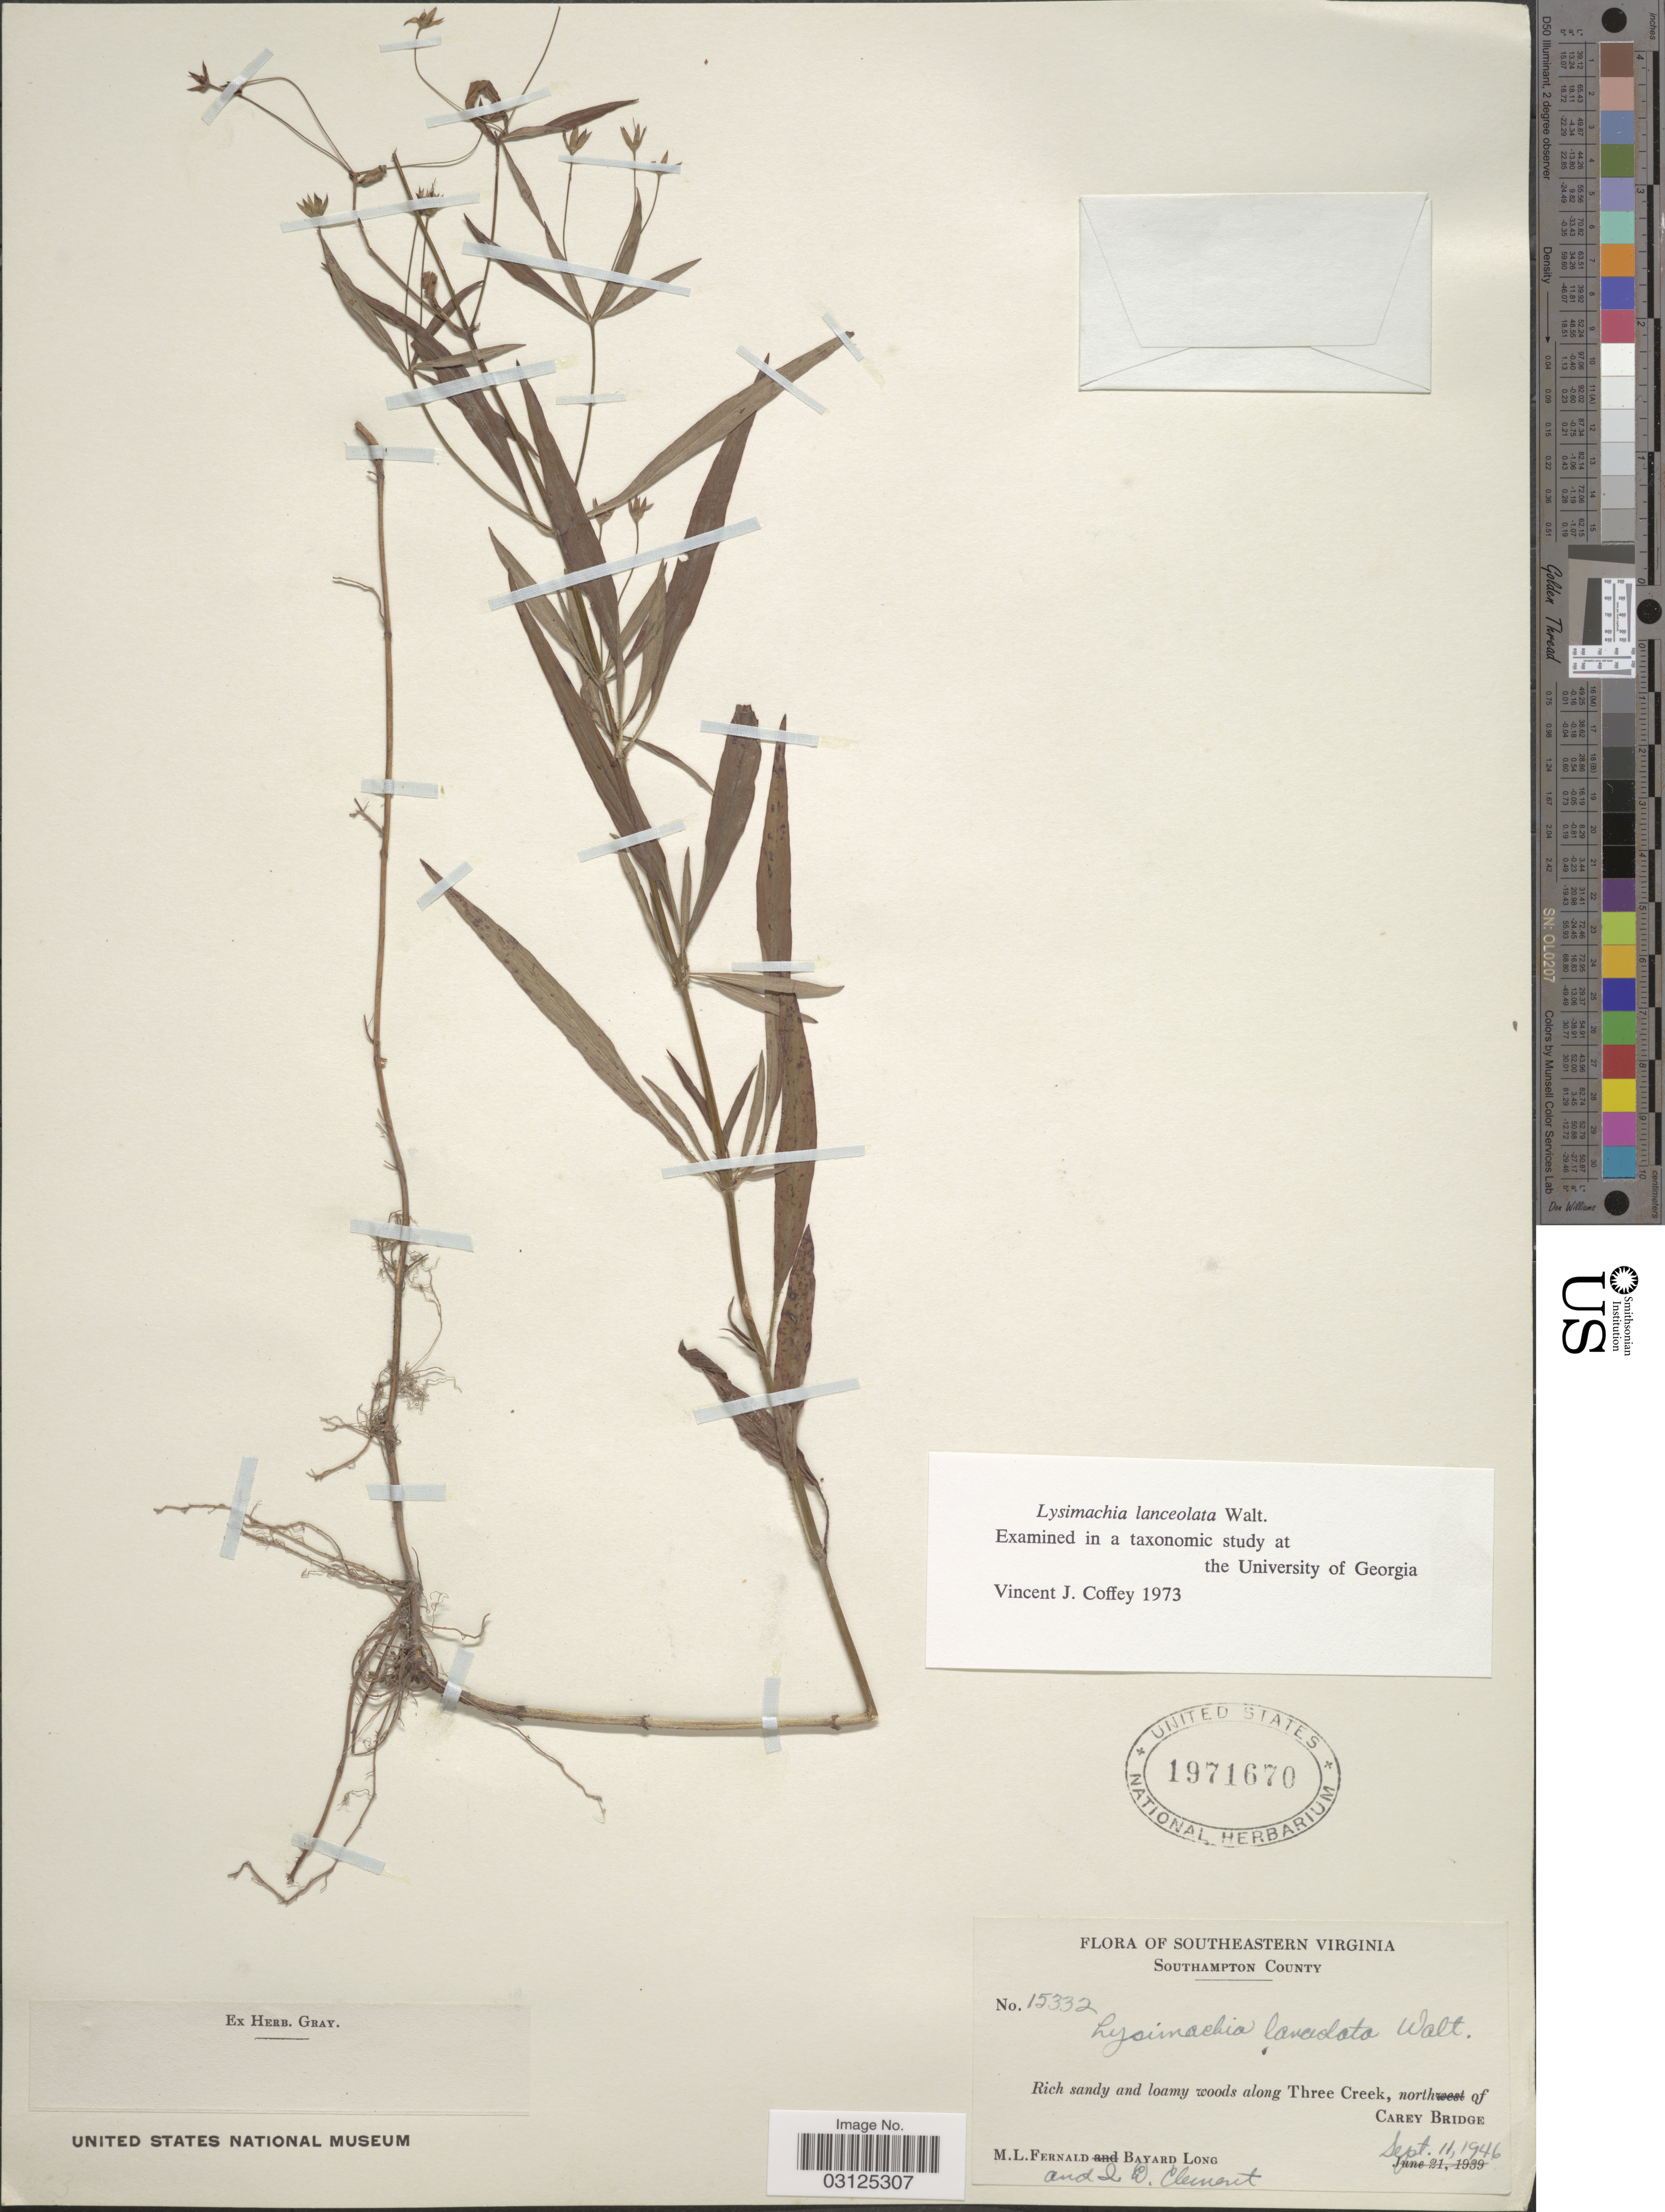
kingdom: Plantae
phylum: Tracheophyta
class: Magnoliopsida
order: Ericales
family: Primulaceae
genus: Steironema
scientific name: Steironema lanceolatum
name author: (Walter) A. Gray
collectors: M. L. Fernald, B. Long & I. Clement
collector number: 15332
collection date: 1946-09-11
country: United States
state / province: Virginia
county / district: Southampton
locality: Southeastern Virginia. Southampton County. Rich sandy and loamy woods along Three Creek, north of Carey Bridge.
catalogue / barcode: US 1971670